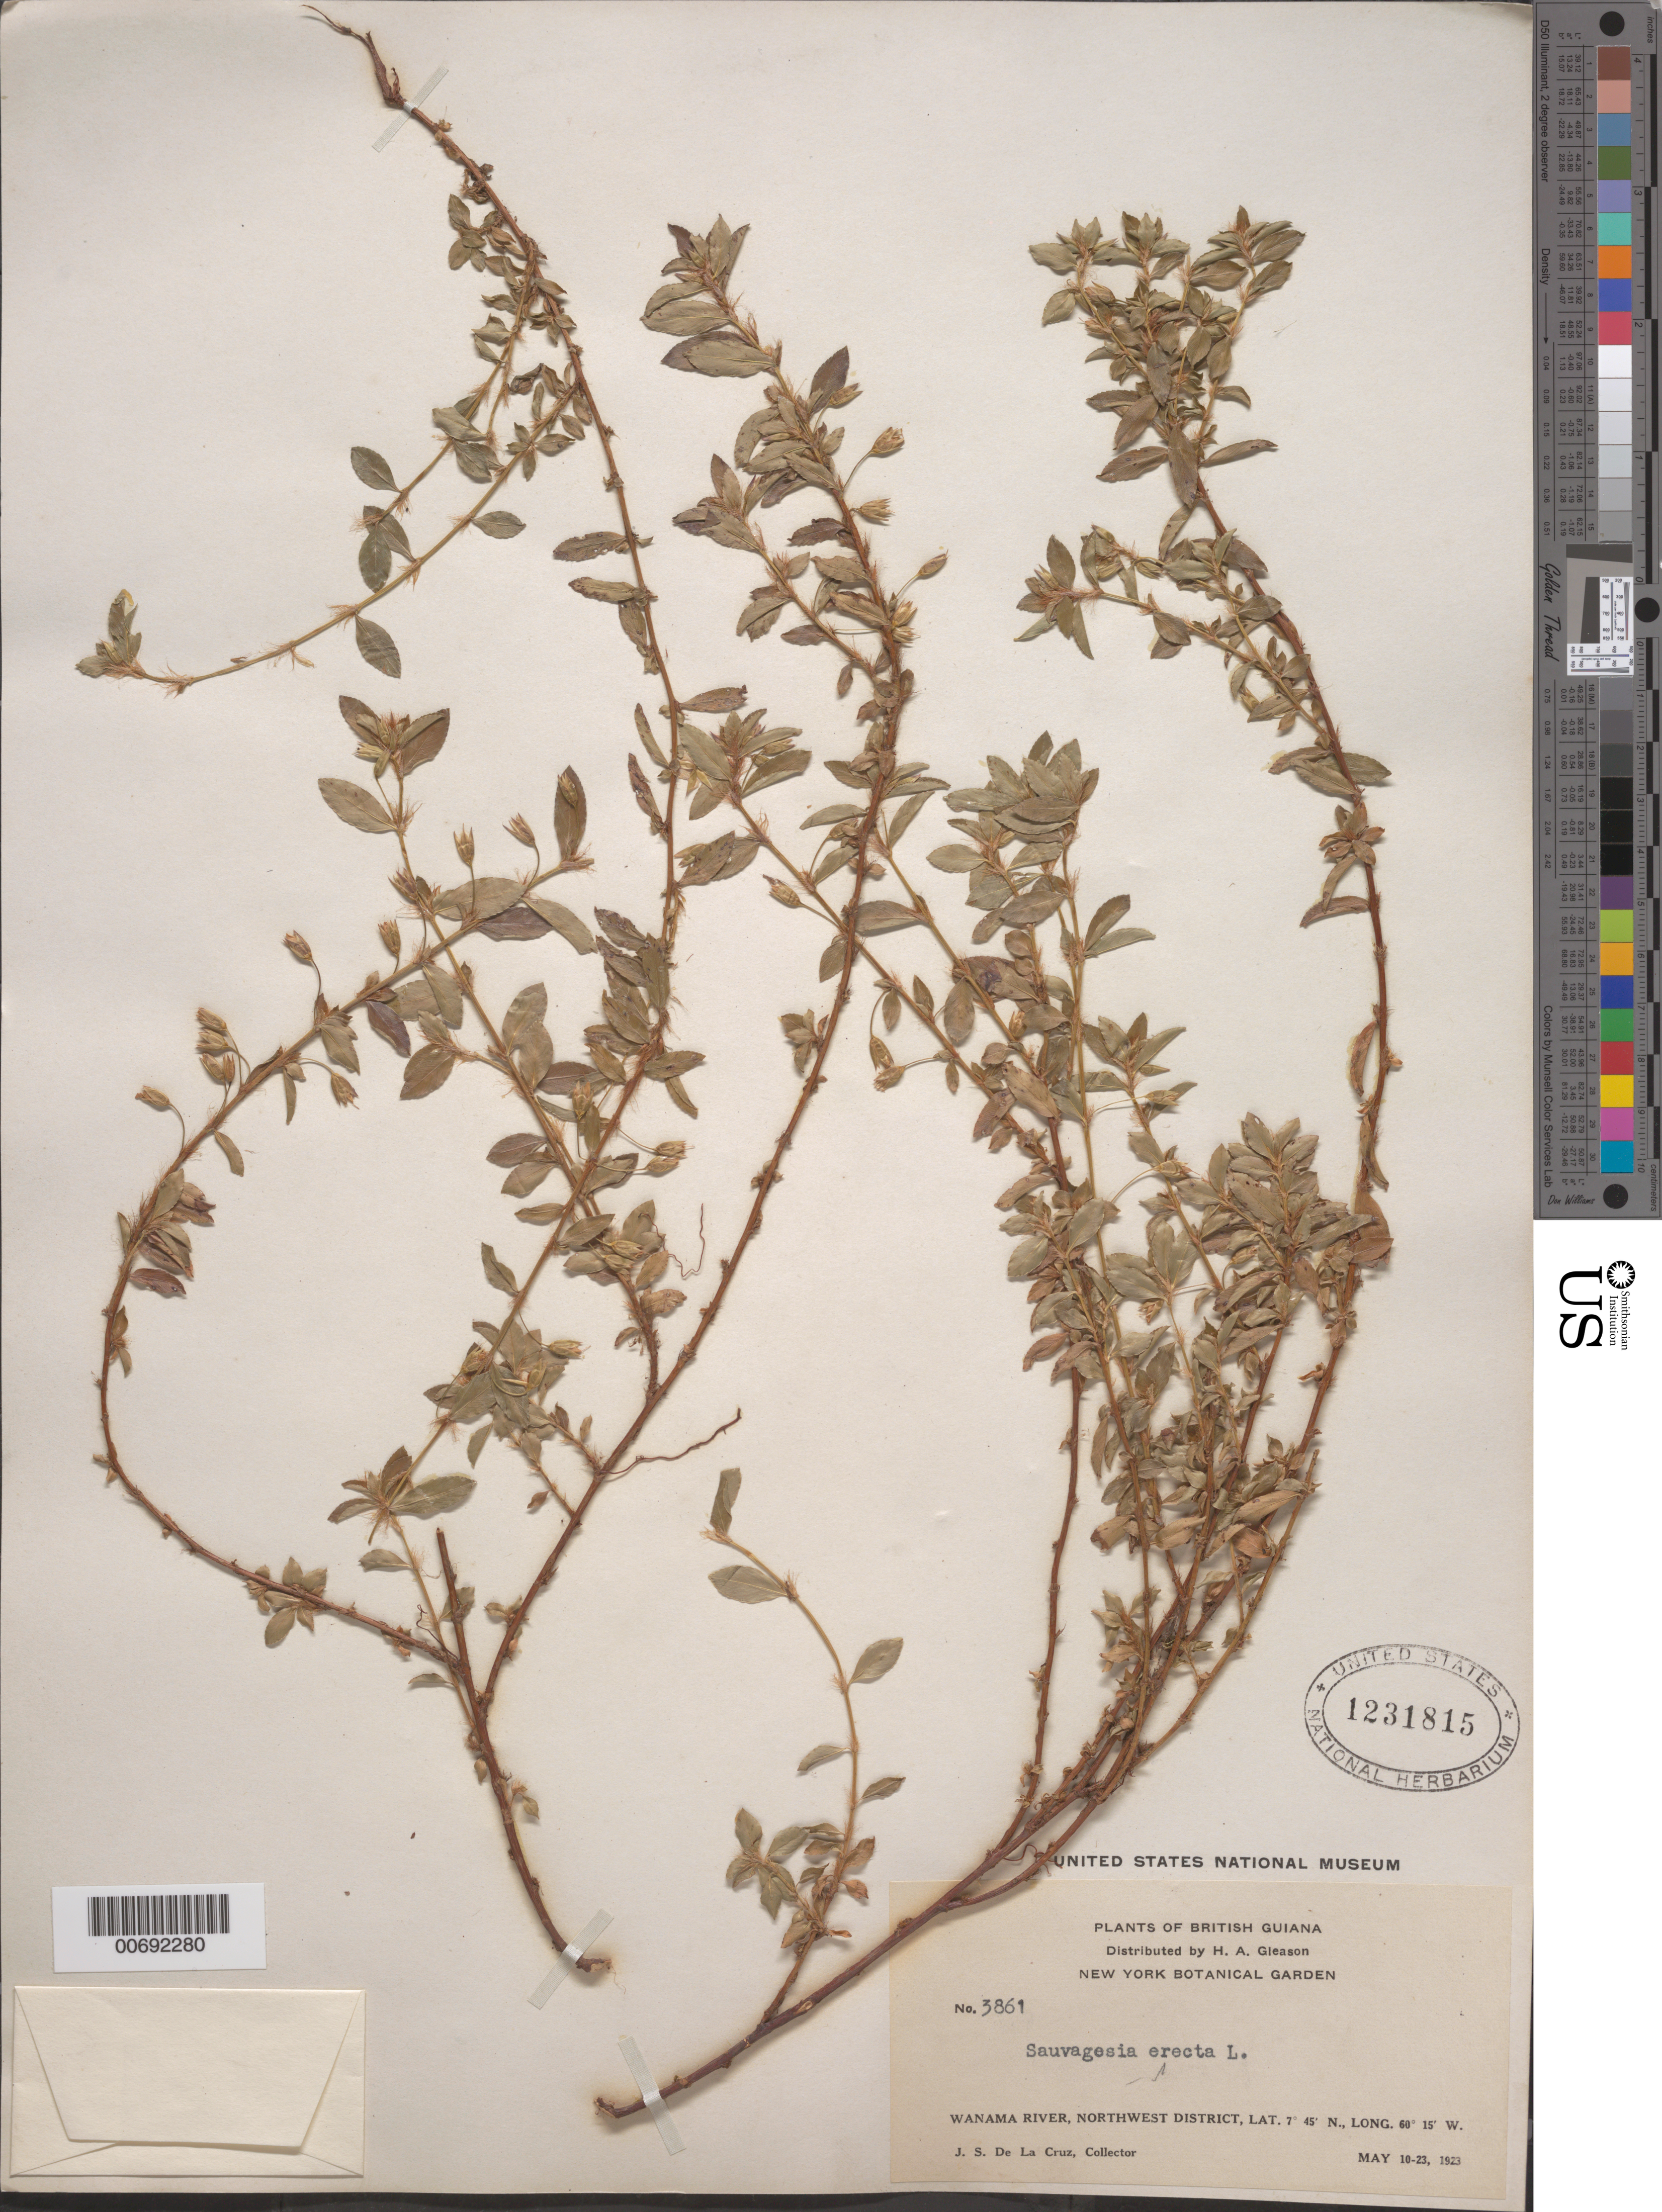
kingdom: Plantae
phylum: Tracheophyta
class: Magnoliopsida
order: Malpighiales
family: Ochnaceae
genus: Sauvagesia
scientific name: Sauvagesia erecta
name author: L.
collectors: J. S. de la Cruz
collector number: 3861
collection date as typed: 10-May-23 to 23-May-23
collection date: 1923-05-10/1923-05-23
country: Guyana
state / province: Barima-Waini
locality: Wanama R., NW District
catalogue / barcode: US 1231815